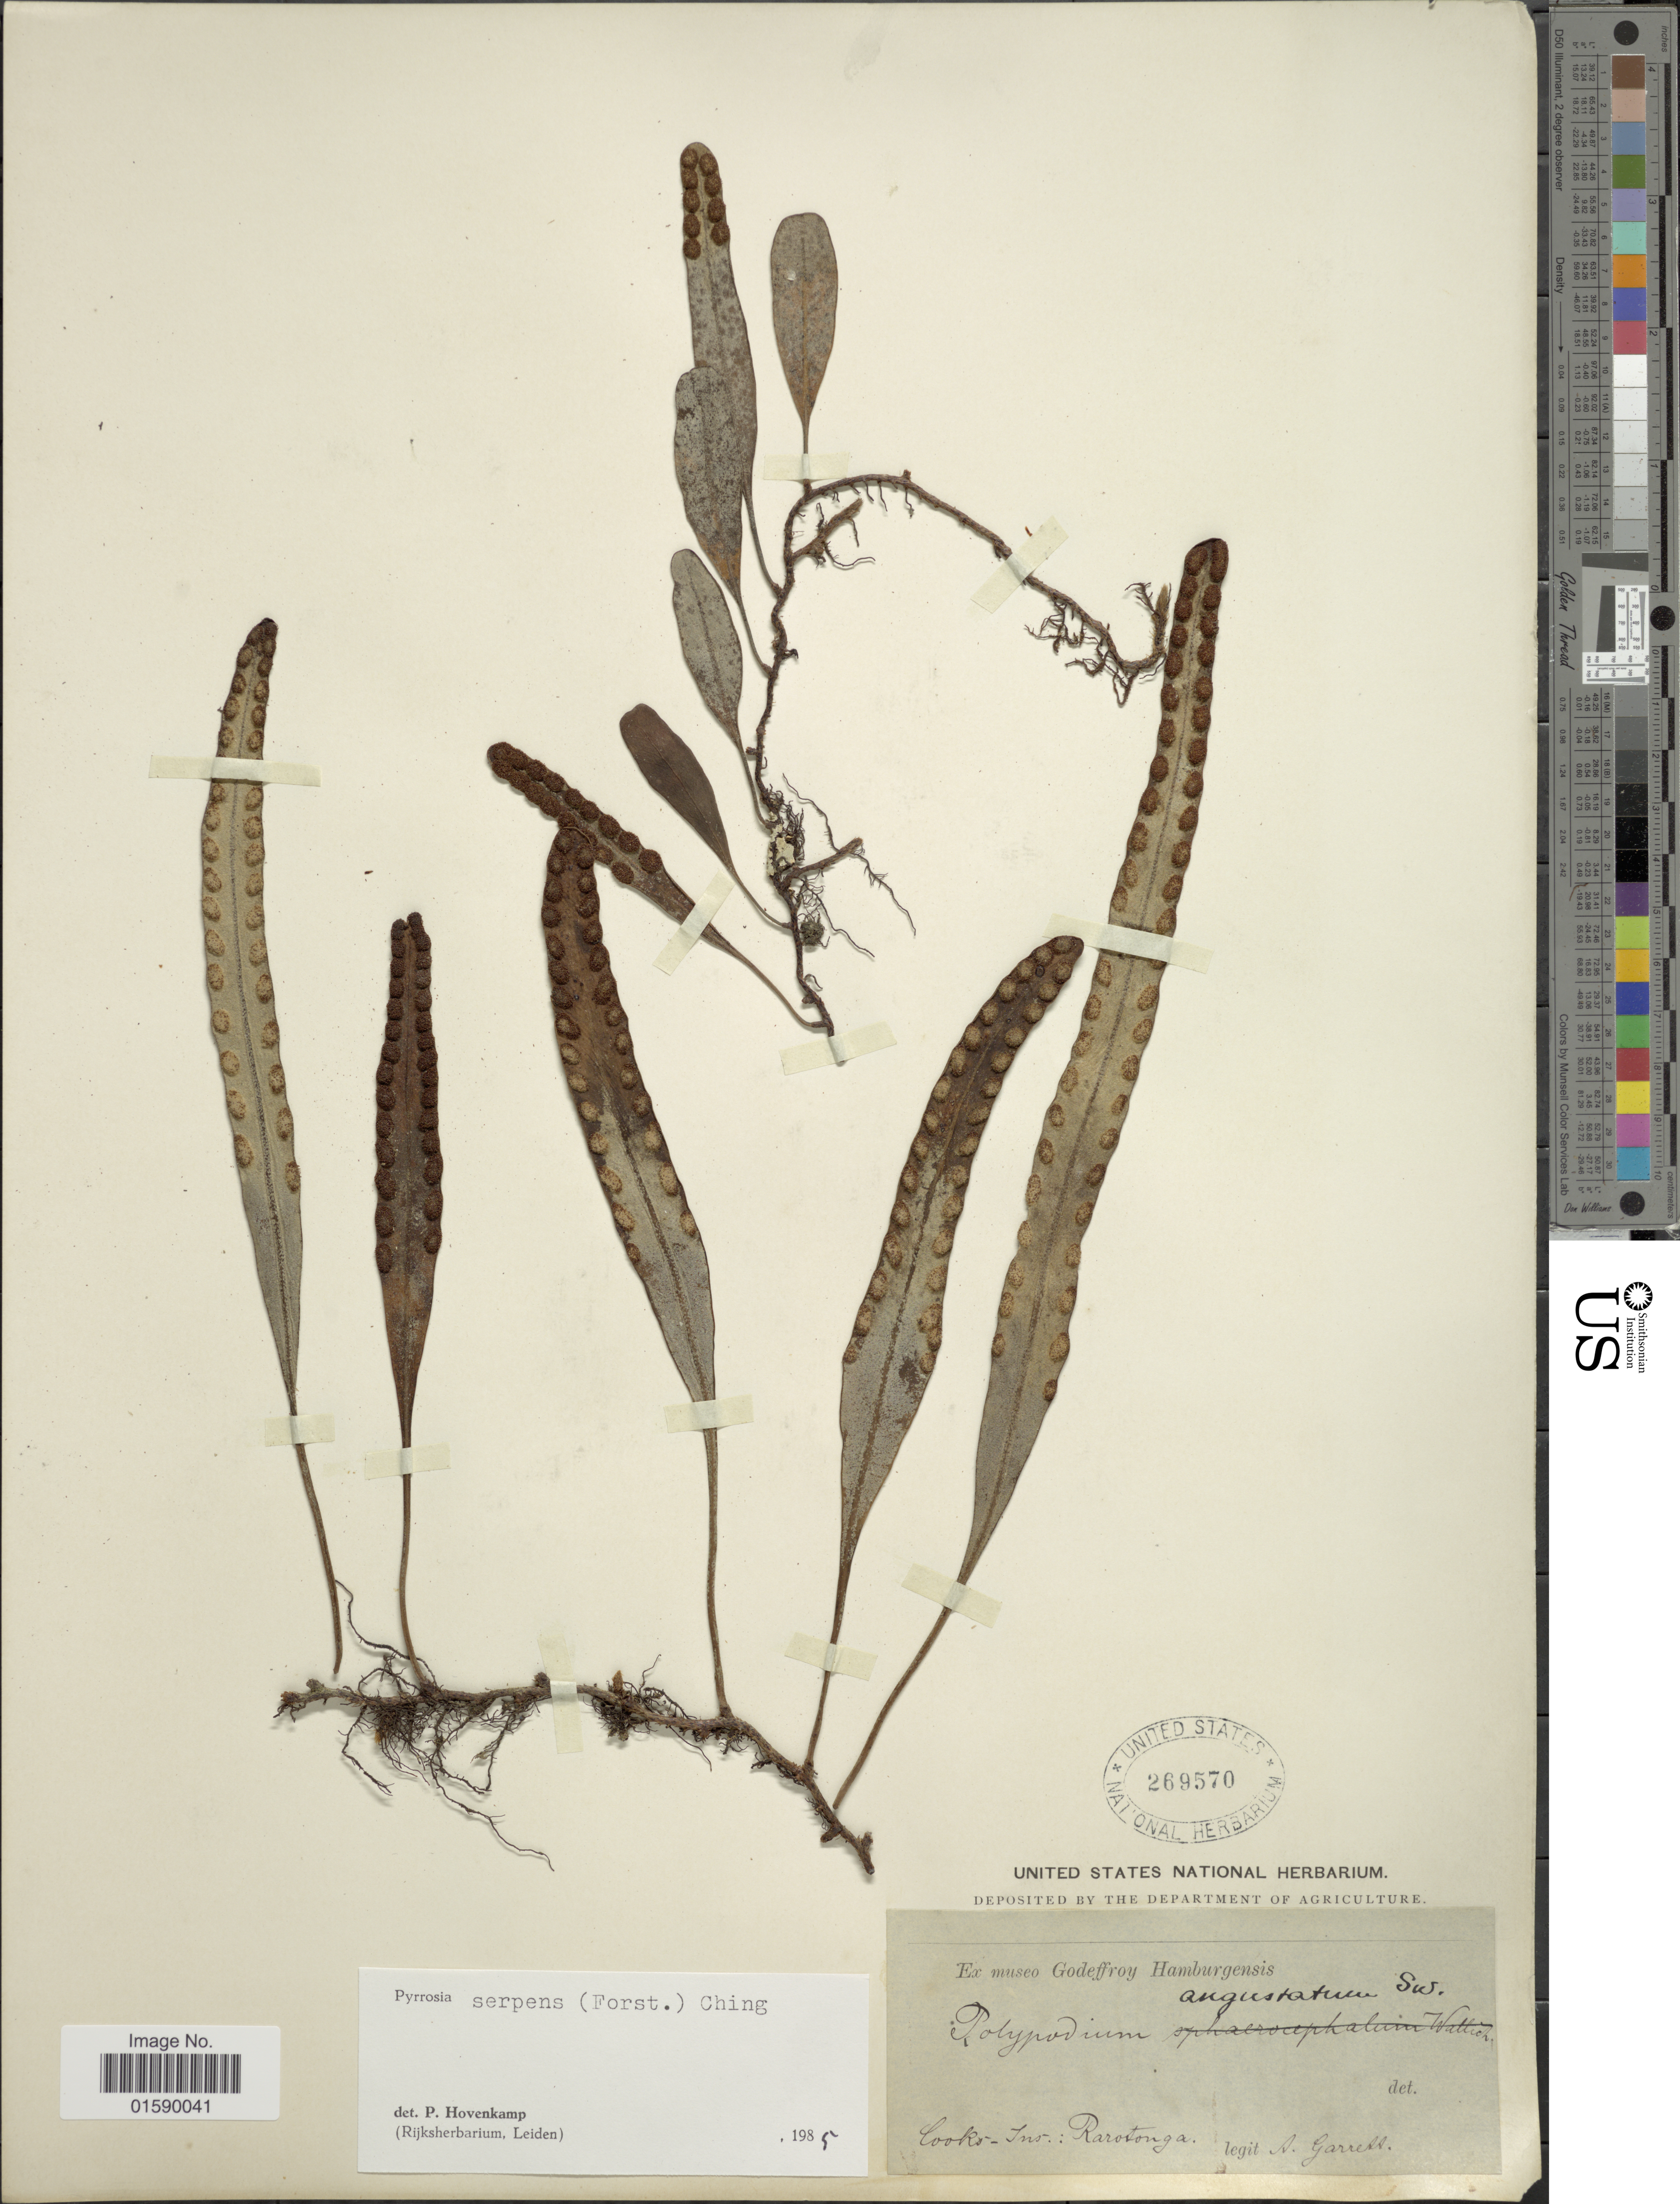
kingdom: Plantae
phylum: Tracheophyta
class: Polypodiopsida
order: Polypodiales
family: Polypodiaceae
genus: Pyrrosia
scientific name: Pyrrosia serpens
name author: Ching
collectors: A. O. Garrett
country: Cook Islands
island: Rarotonga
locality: Rarotonga.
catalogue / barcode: US 269570